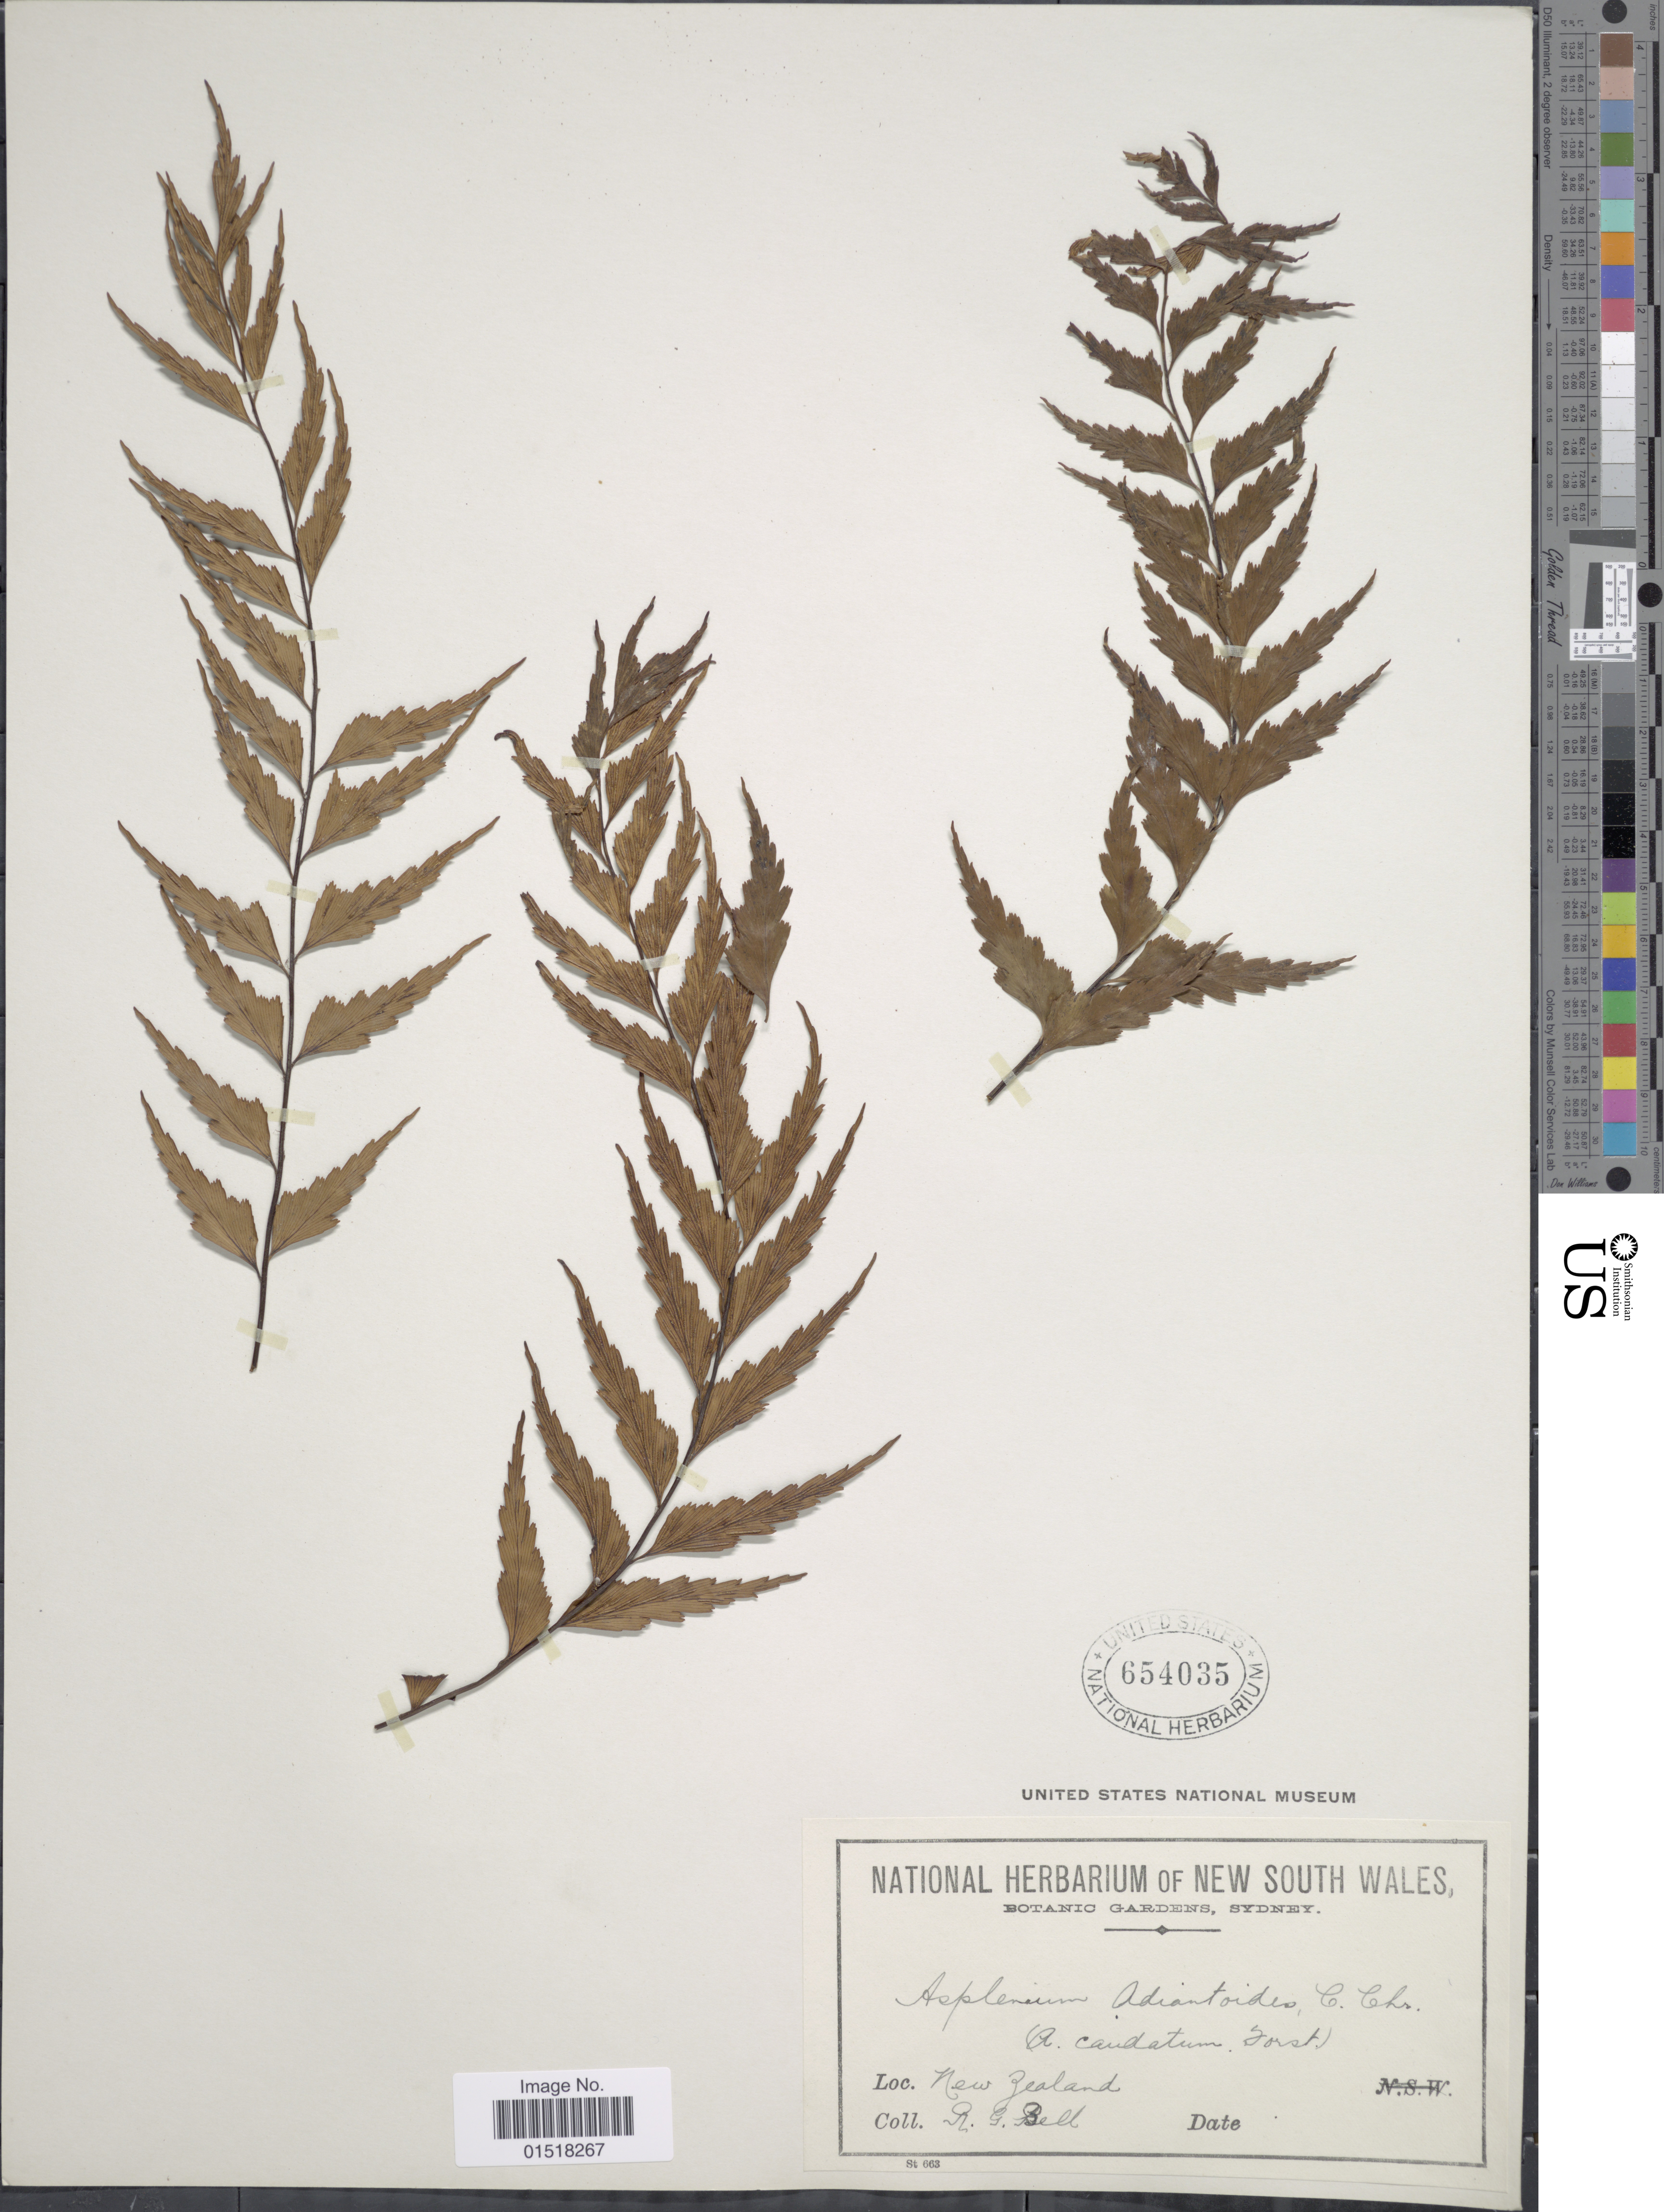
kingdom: Plantae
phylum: Tracheophyta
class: Polypodiopsida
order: Polypodiales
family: Aspleniaceae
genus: Asplenium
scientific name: Asplenium polyodon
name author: G. Forst.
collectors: R. Bell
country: New Zealand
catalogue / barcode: US 654035